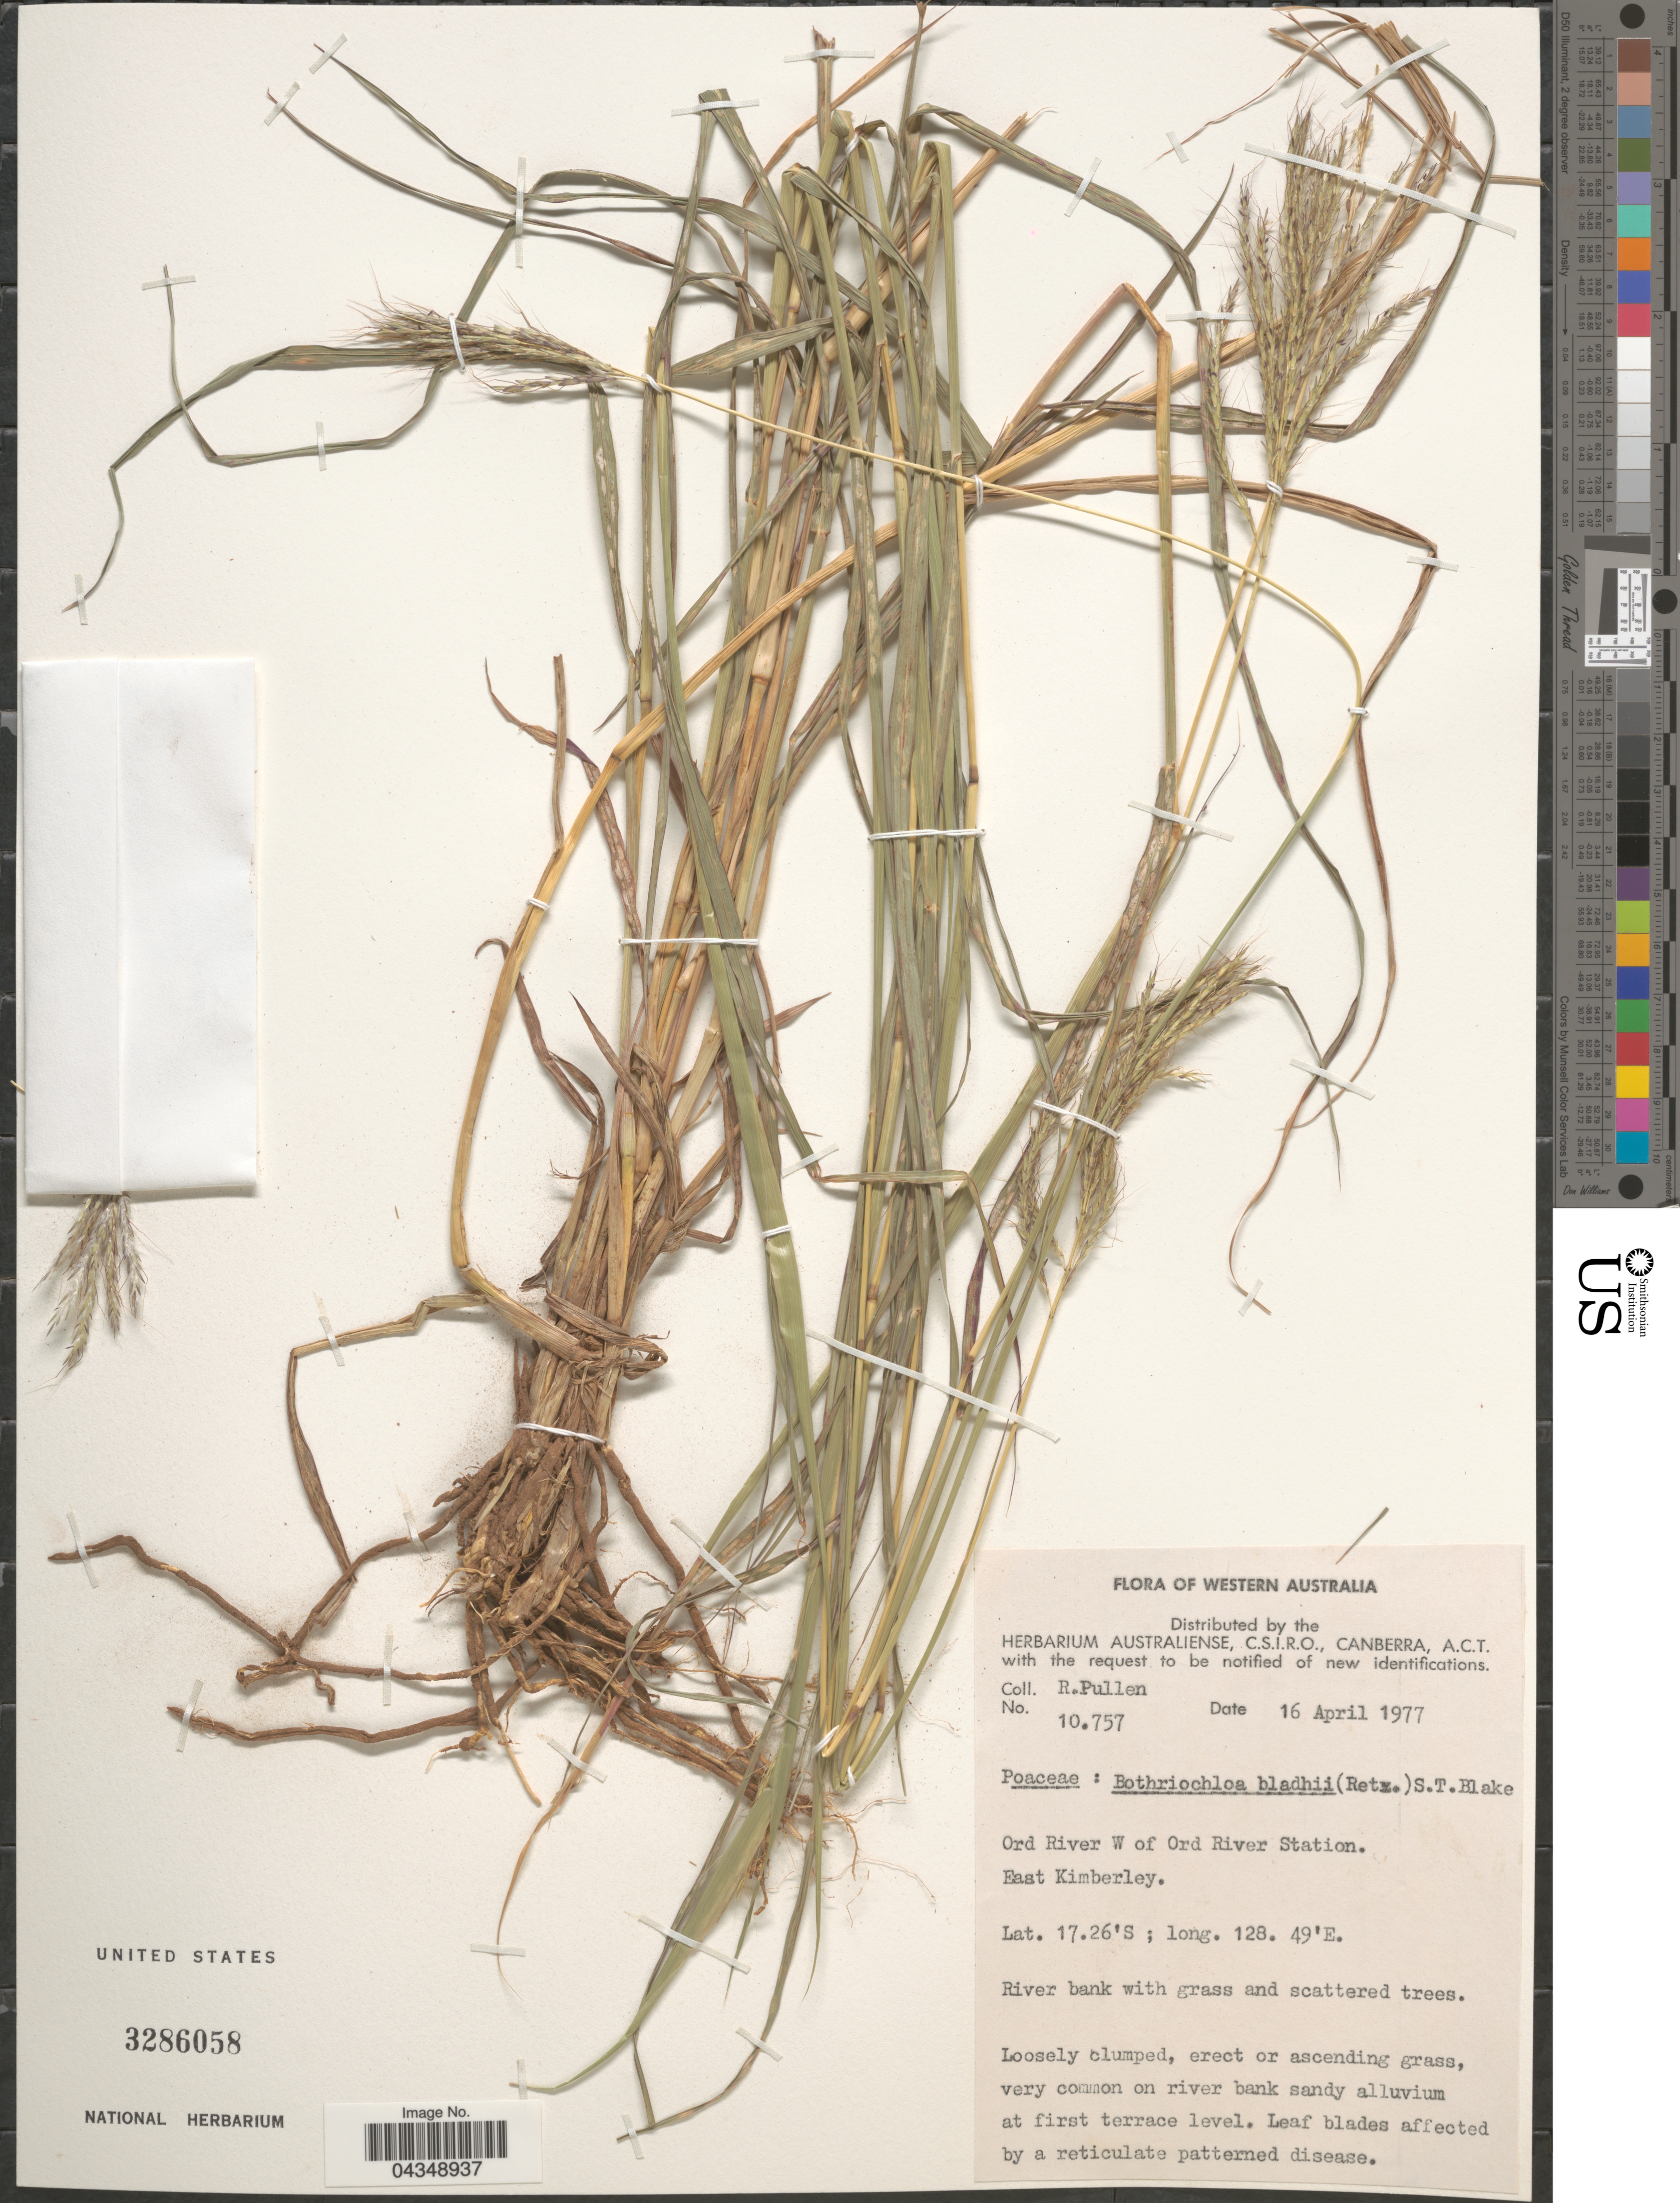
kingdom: Plantae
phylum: Tracheophyta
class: Liliopsida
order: Poales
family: Poaceae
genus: Bothriochloa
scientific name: Bothriochloa bladhii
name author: (Retz.) S.T. Blake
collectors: R. Pullen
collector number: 10.757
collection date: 1977-04-16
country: Australia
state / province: Western Australia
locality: Ord River W of Ord River Station. East Kimberley.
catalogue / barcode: US 3286058